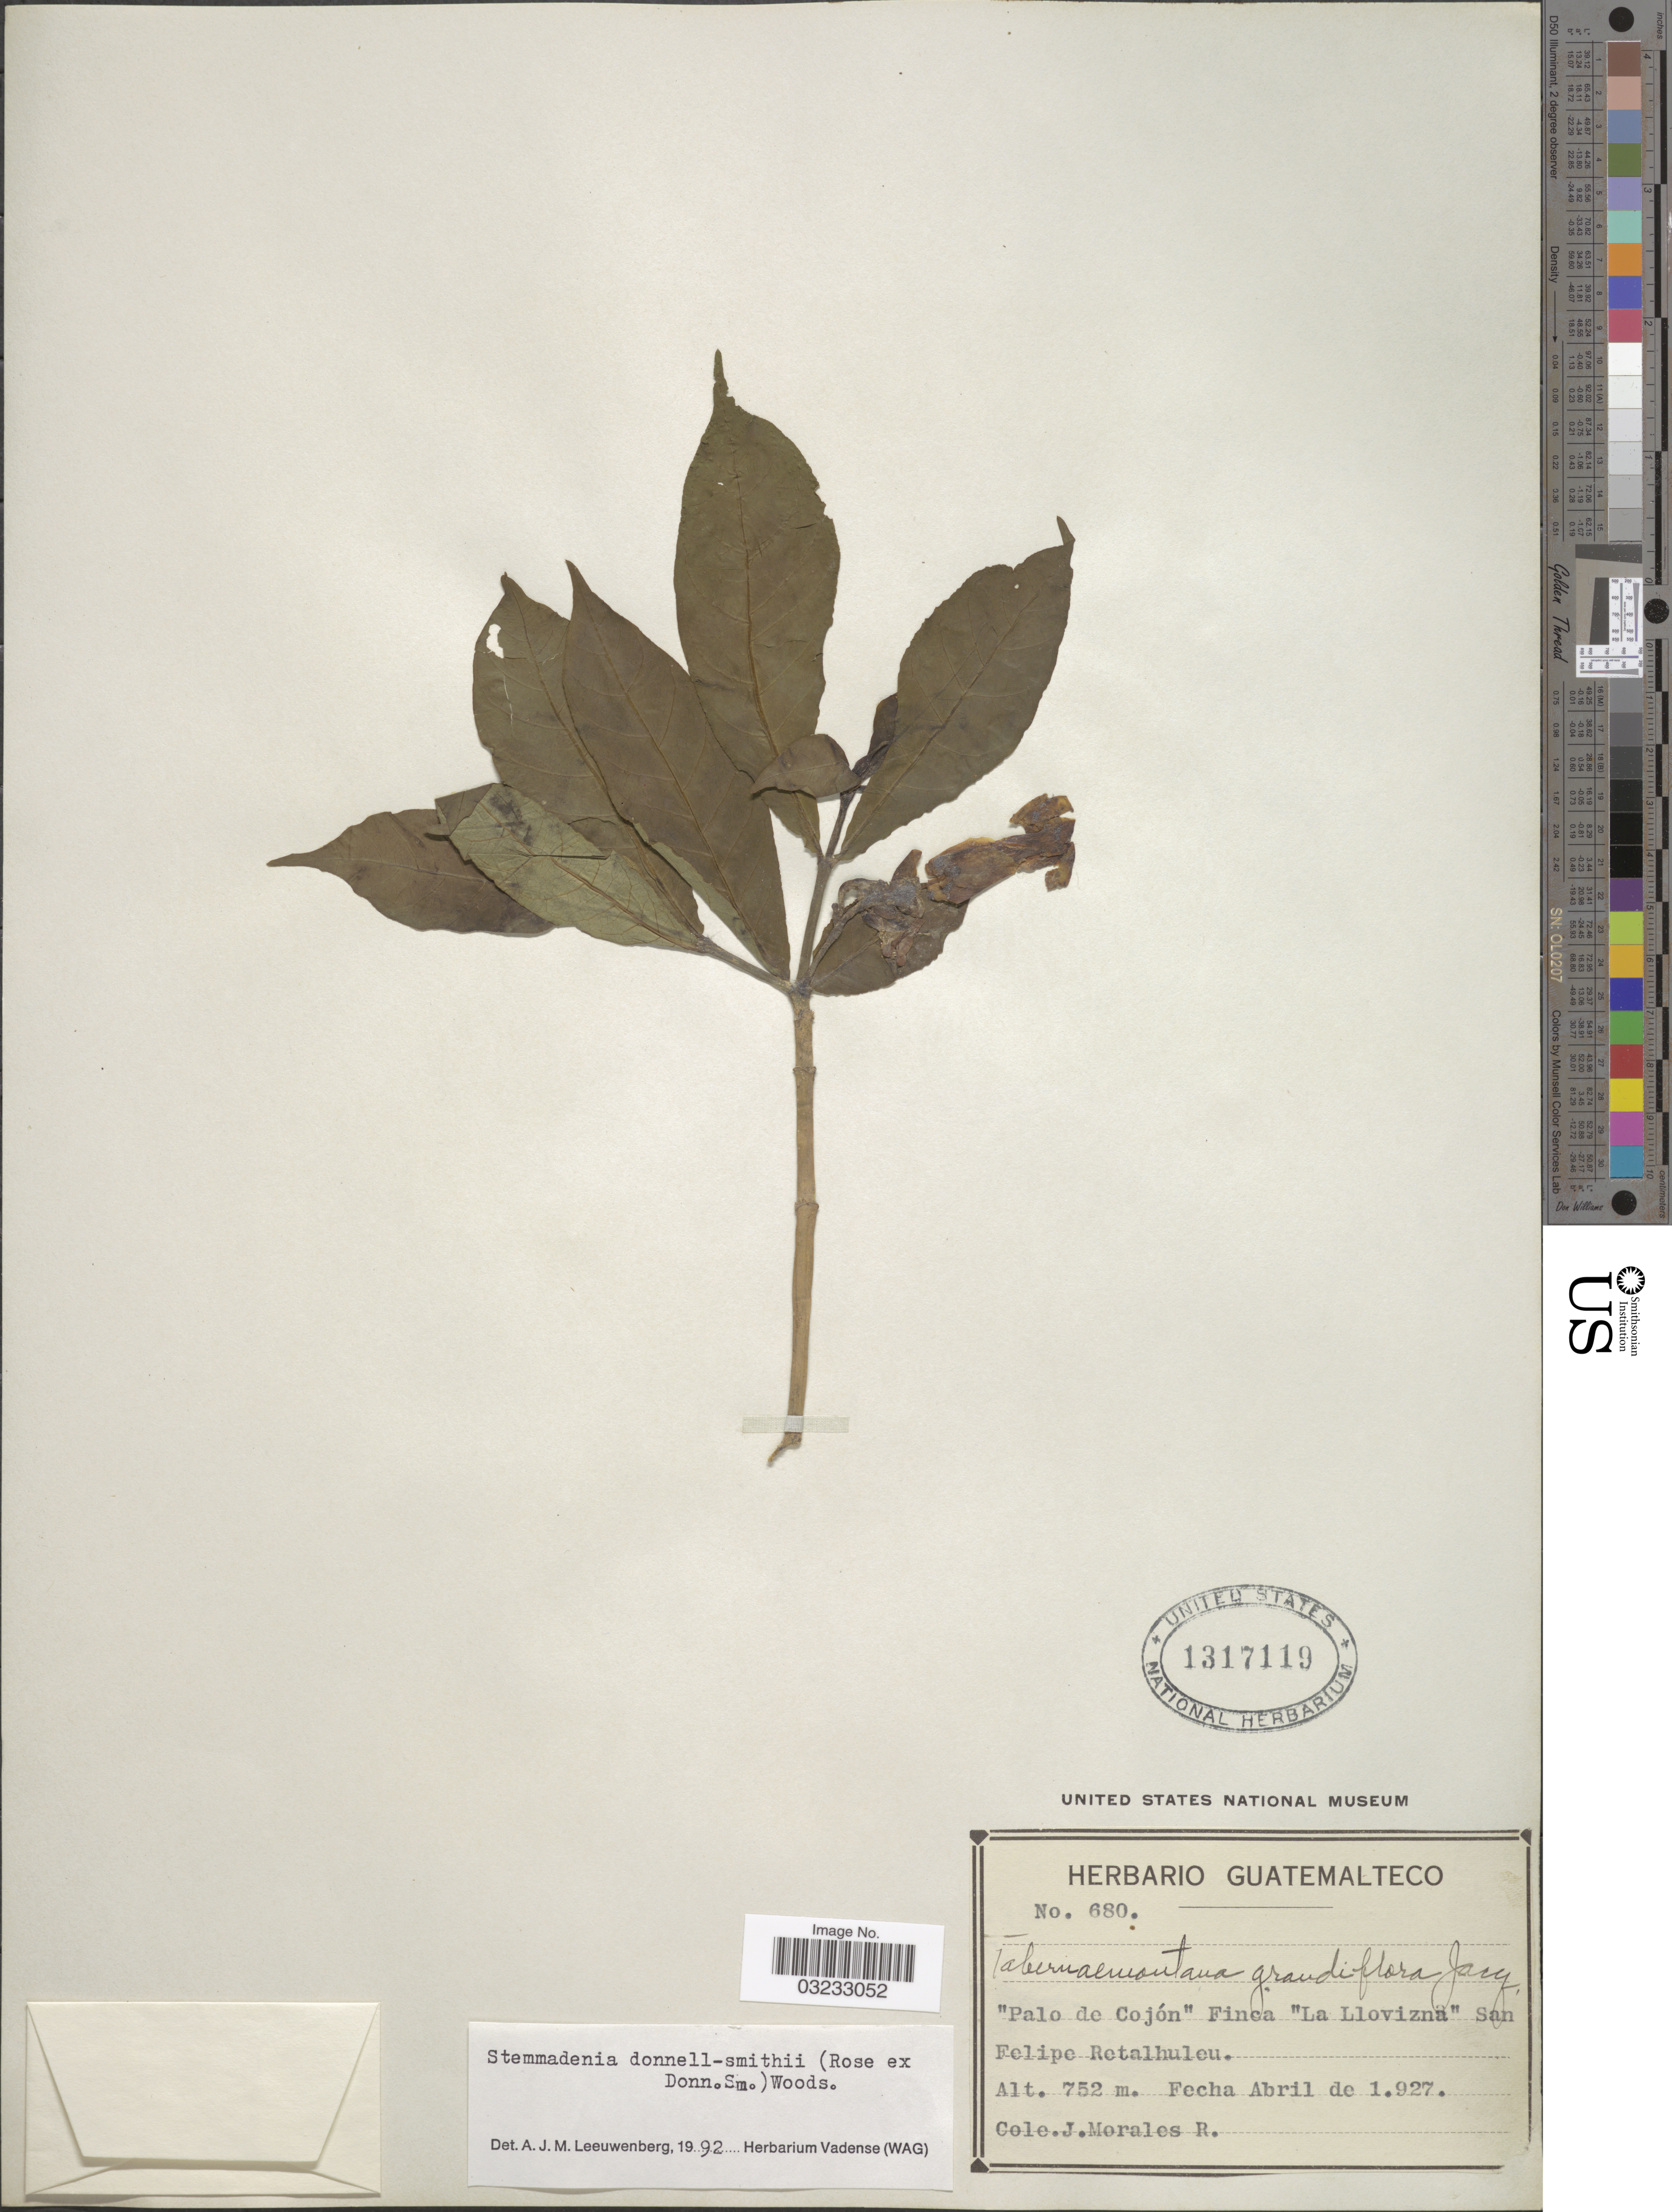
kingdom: Plantae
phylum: Tracheophyta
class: Magnoliopsida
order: Gentianales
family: Apocynaceae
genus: Stemmadenia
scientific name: Stemmadenia donnell-smithii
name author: (Rose ex Donn. Sm.) Woodson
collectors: J. Morales R.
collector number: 680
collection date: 1927-04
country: Guatemala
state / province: Retalhuleu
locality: Palo de Cojón: Finca "La Llovizna" San Felipe Retalhuleu.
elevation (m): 752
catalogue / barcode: US 1317119